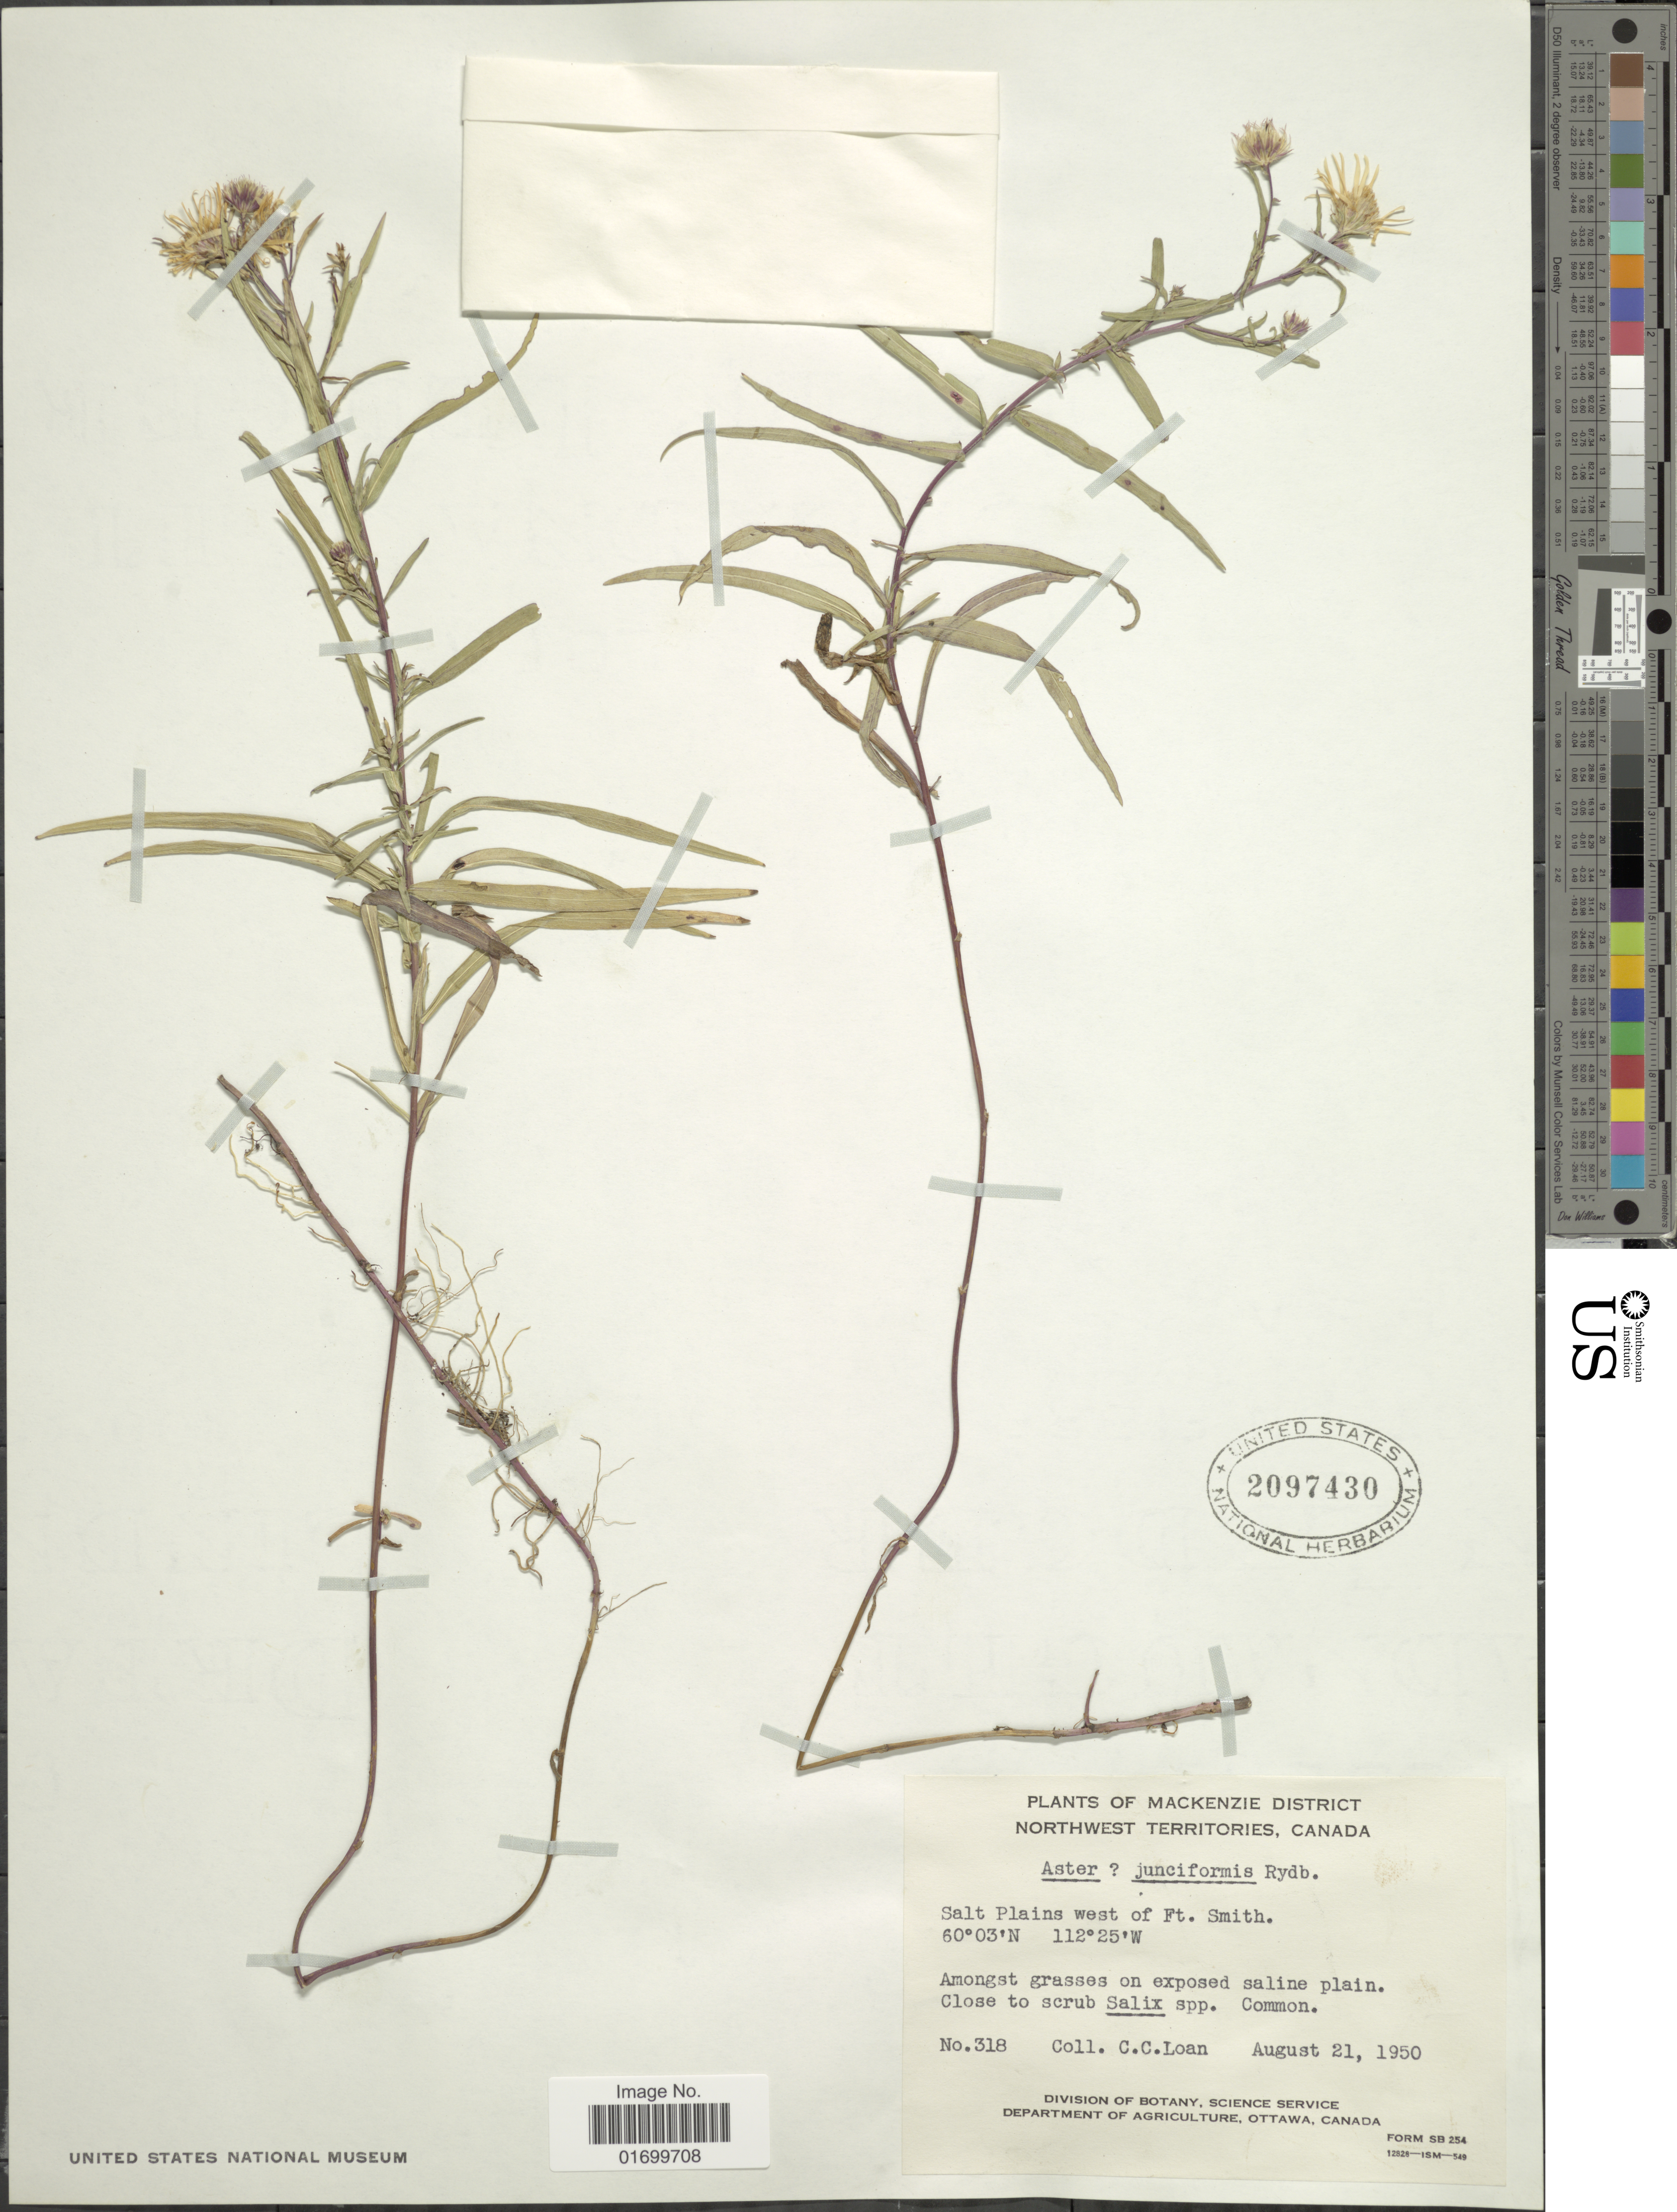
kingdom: Plantae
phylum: Tracheophyta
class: Magnoliopsida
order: Asterales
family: Asteraceae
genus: Symphyotrichum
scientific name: Symphyotrichum boreale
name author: (Torr. & A. Gray) Á. Löve & D. Löve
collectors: C. Loan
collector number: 318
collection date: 1950-08-21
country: Canada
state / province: Northwest Territories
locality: Mackenzie District, Salt Plains west of Ft. Smith, amongst grasses on exposed saline plain.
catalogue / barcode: US 2097430